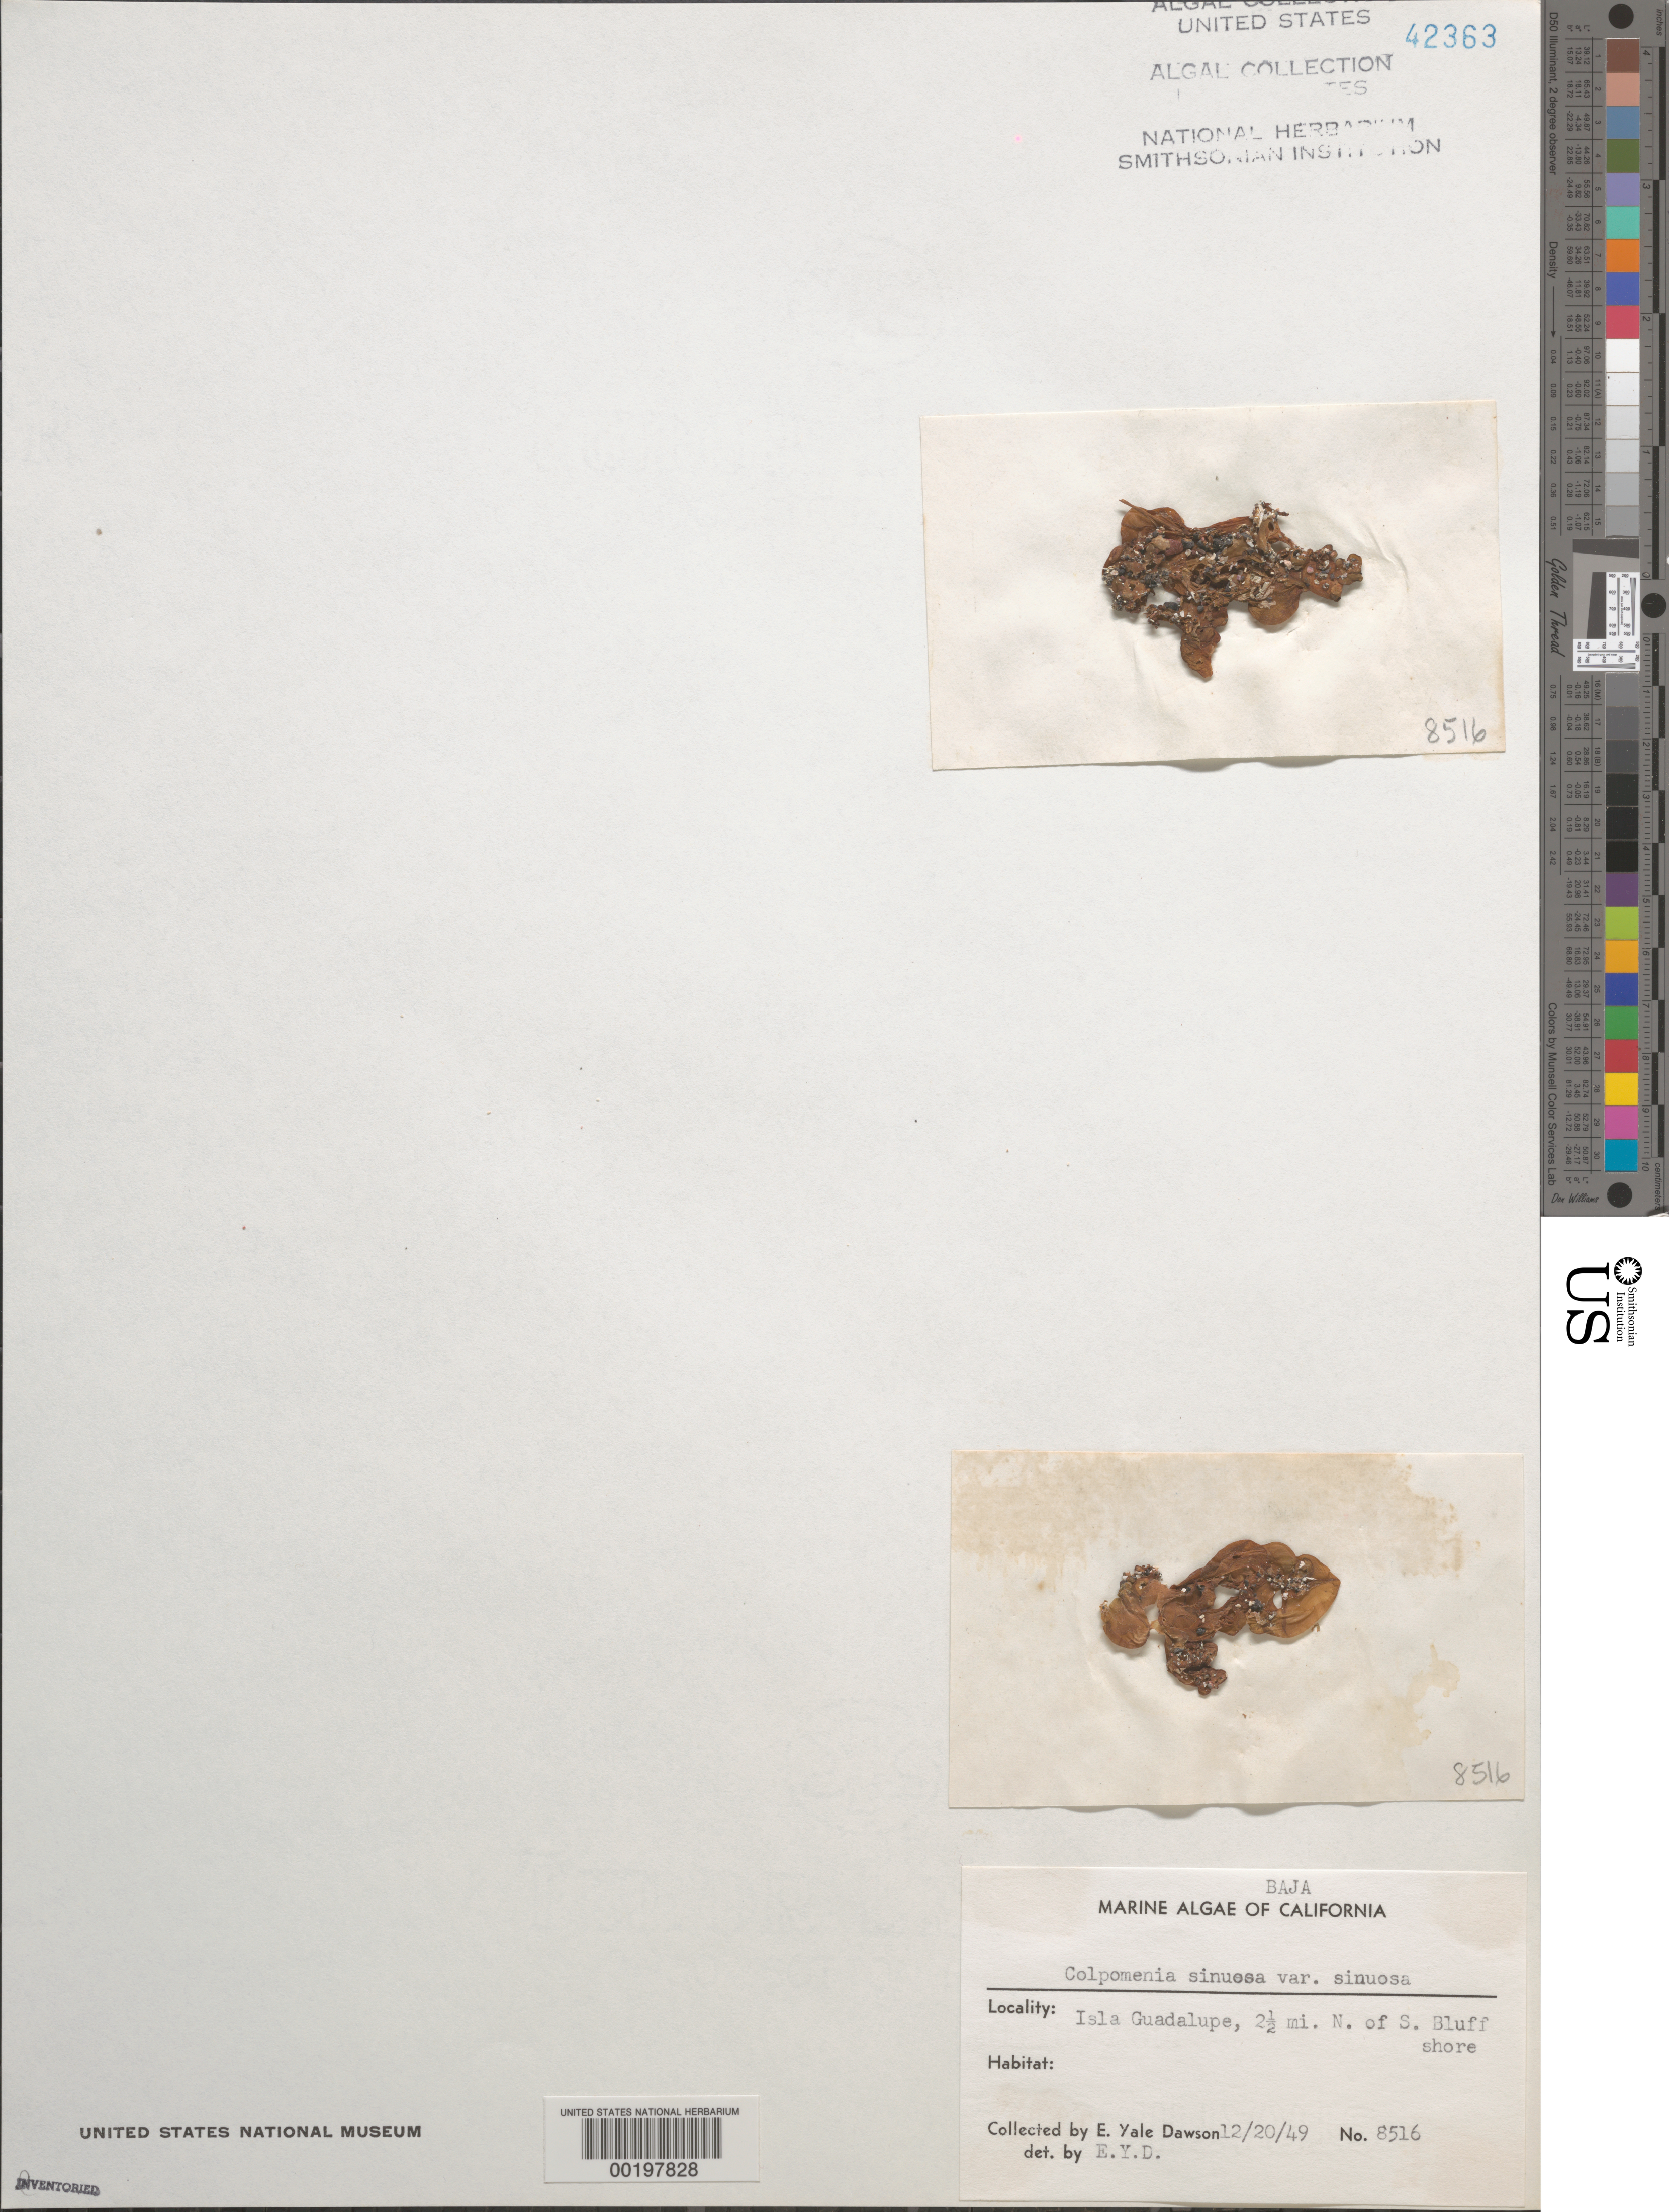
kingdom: Chromista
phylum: Ochrophyta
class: Phaeophyceae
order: Scytosiphonales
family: Scytosiphonaceae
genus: Colpomenia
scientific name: Colpomenia sinuosa var. sinuosa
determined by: Dawson, E. Y.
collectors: E. Y. Dawson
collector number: EYD 8516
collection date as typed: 20 Dec 1949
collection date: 1949-12-20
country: Mexico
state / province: Baja California Norte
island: Isla Guadalupe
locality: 2.5 miles north of South Bluff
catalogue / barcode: US 42363